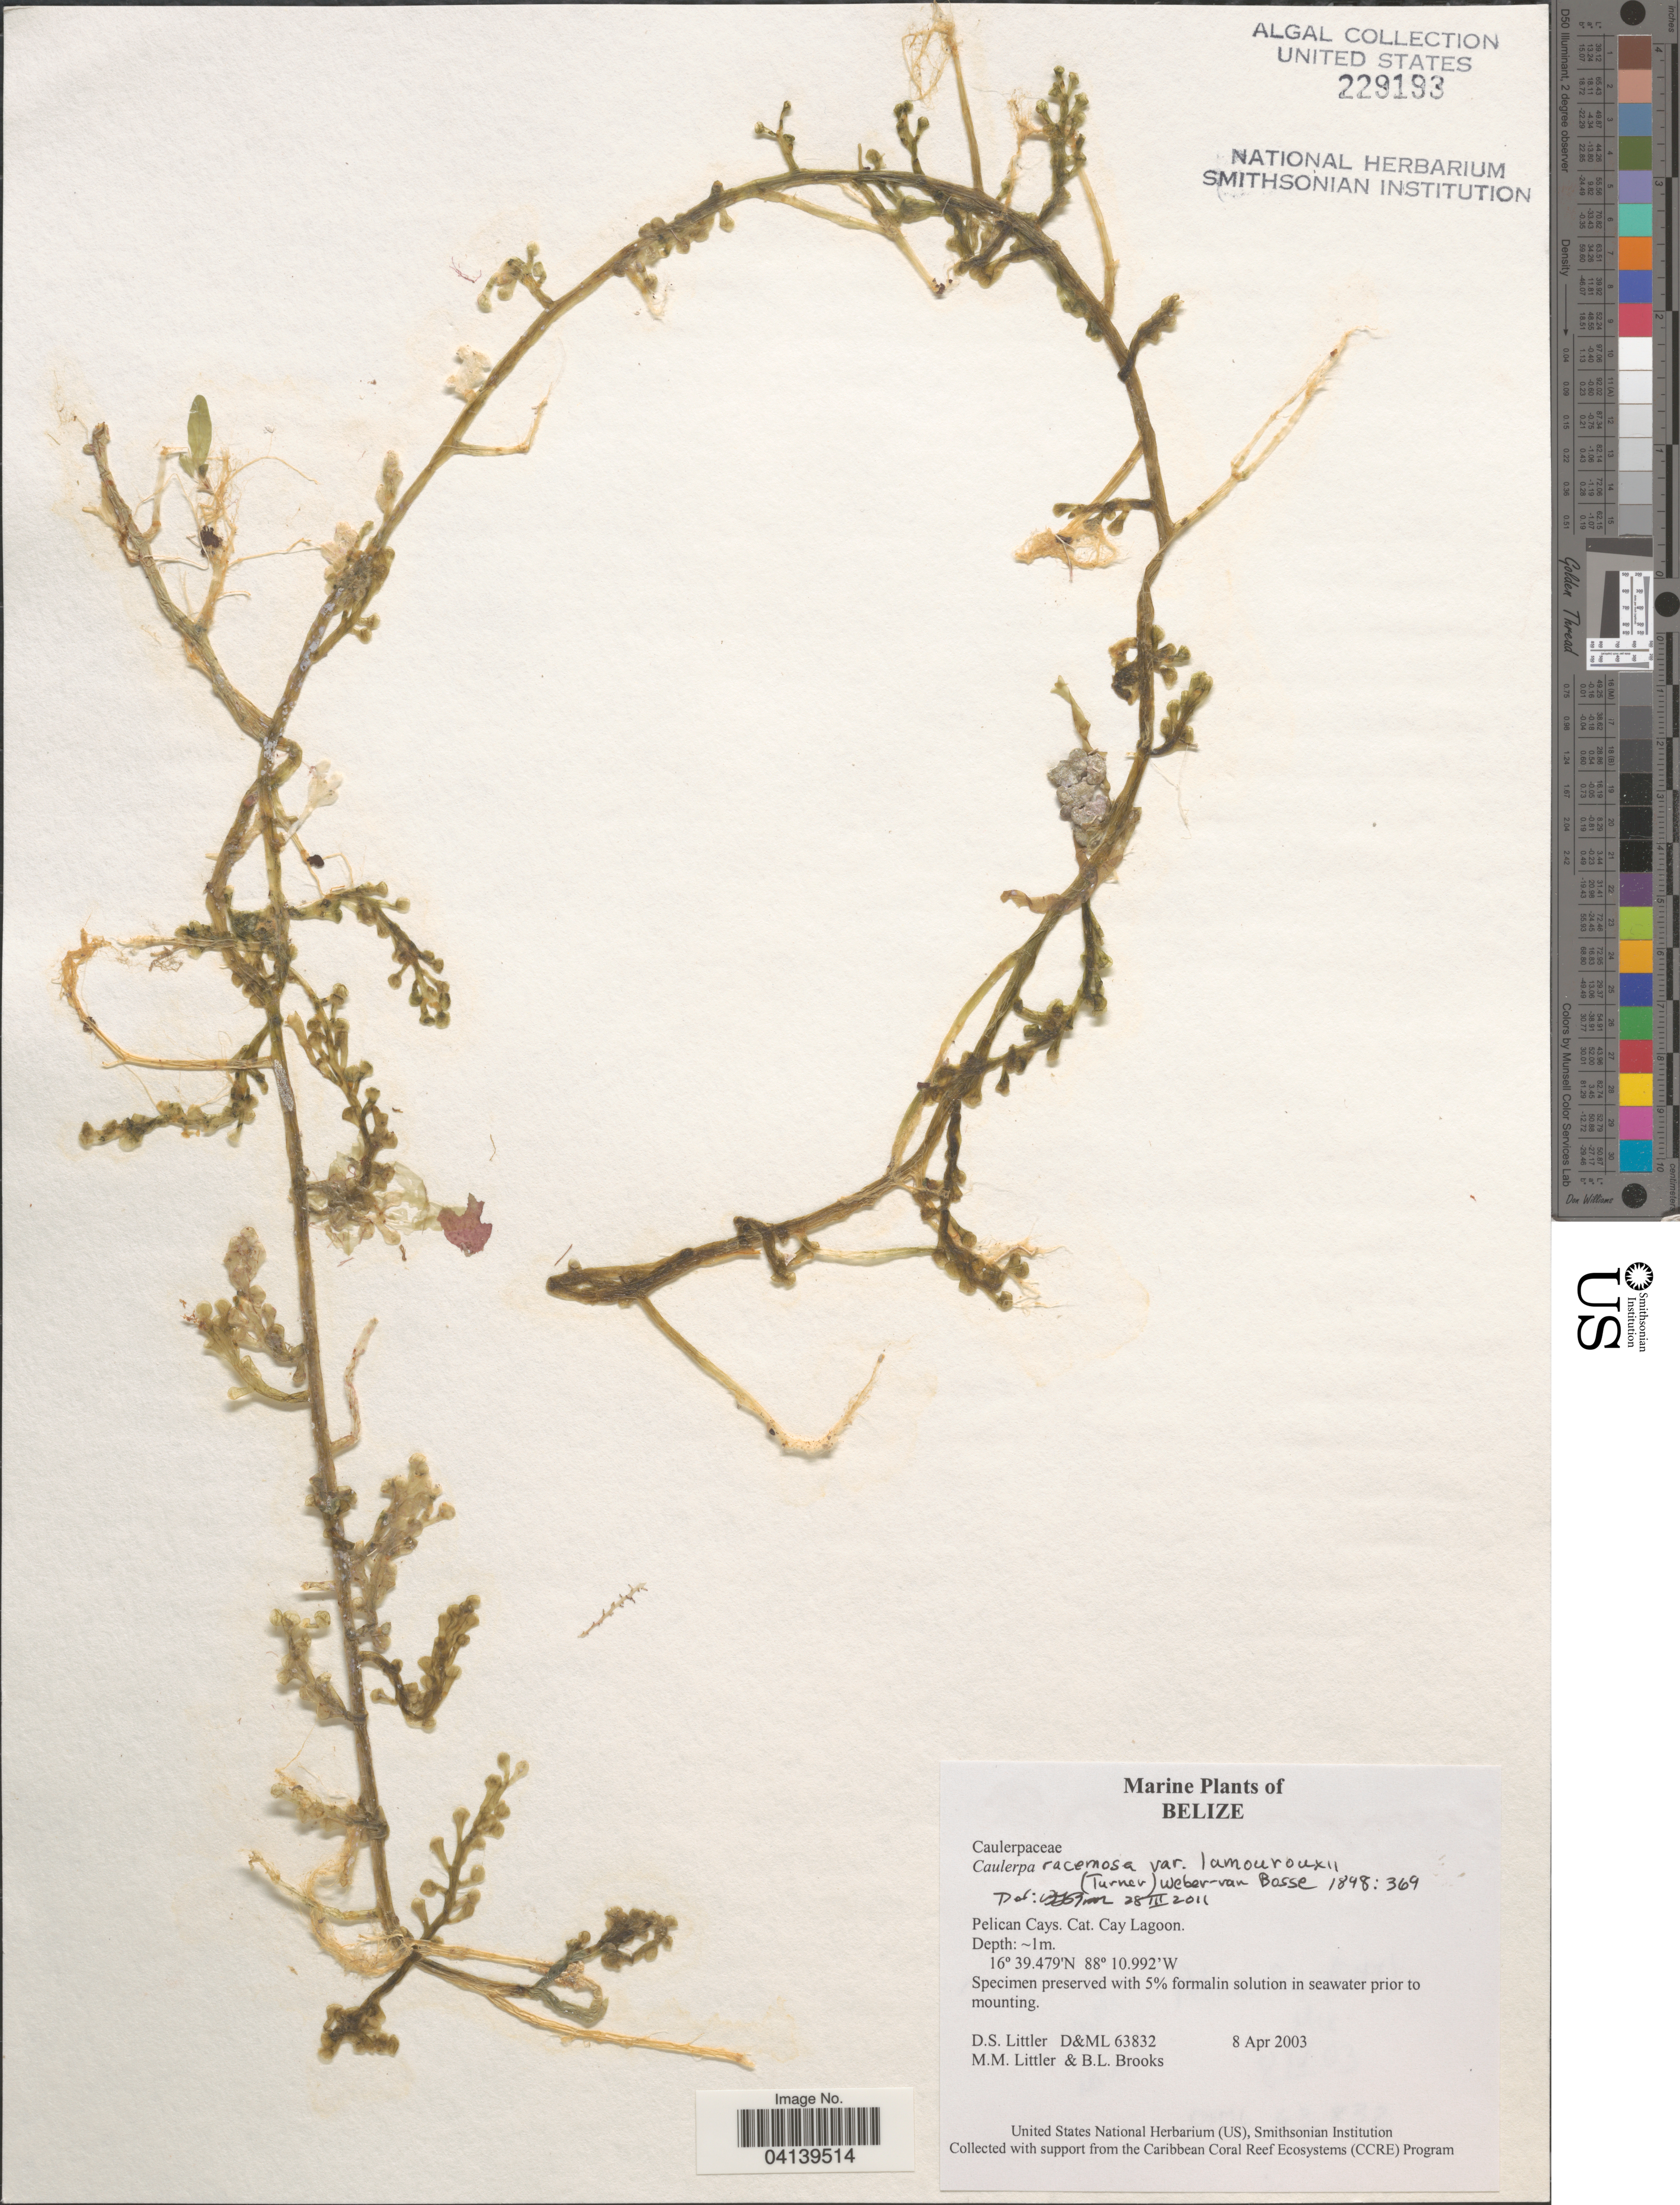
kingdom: Plantae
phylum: Chlorophyta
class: Ulvophyceae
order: Bryopsidales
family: Caulerpaceae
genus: Caulerpa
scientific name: Caulerpa racemosa var. lamourouxii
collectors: D. S. Littler & B. Brooks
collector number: D&ML63832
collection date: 2003-04-08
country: Belize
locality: Pelican Cays. Cat. Cay Lagoon.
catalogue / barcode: US 229193